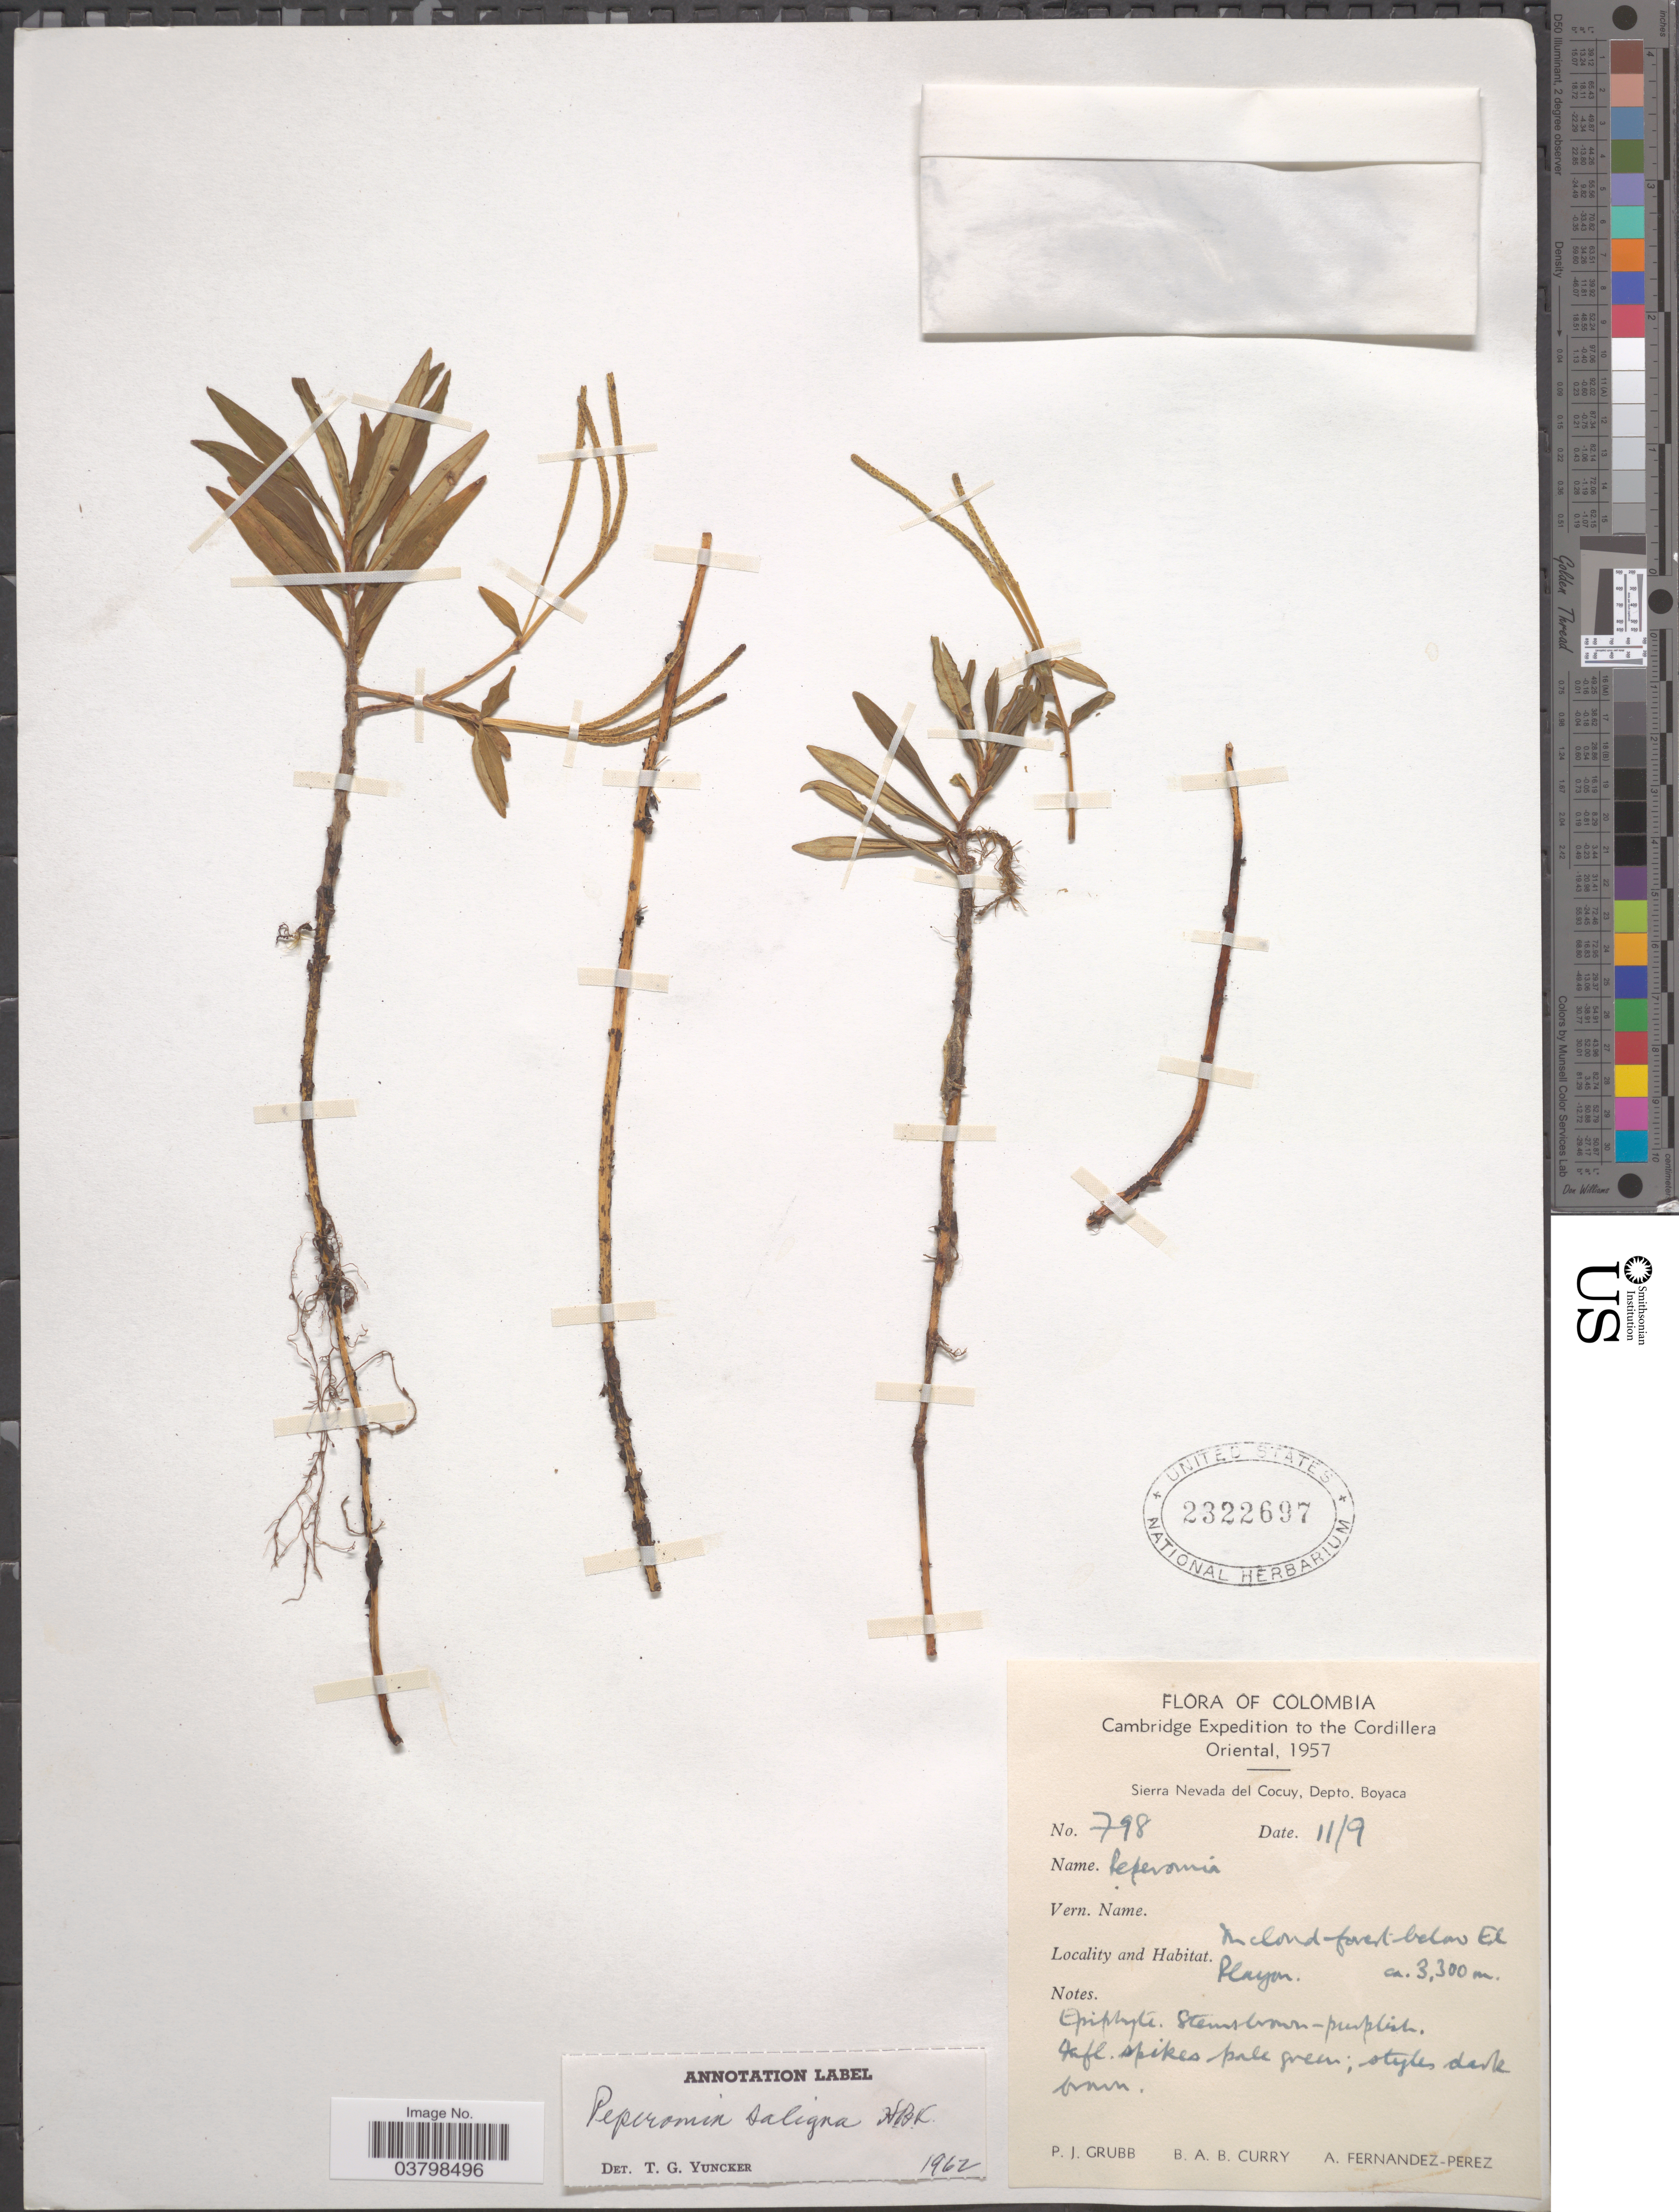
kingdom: Plantae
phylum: Tracheophyta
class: Magnoliopsida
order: Piperales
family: Piperaceae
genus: Peperomia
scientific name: Peperomia saligna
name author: Kunth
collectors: P. J. Grubb, B. A. B. Curry & A. Fernández-Pérez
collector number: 798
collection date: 1957-09-11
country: Colombia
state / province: Boyacá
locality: The Cordillera Oriental. Sierra Nevada del Cocuy, Depto. Boyaca. In cloud forest below El Playon.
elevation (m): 3300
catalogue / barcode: US 2322697